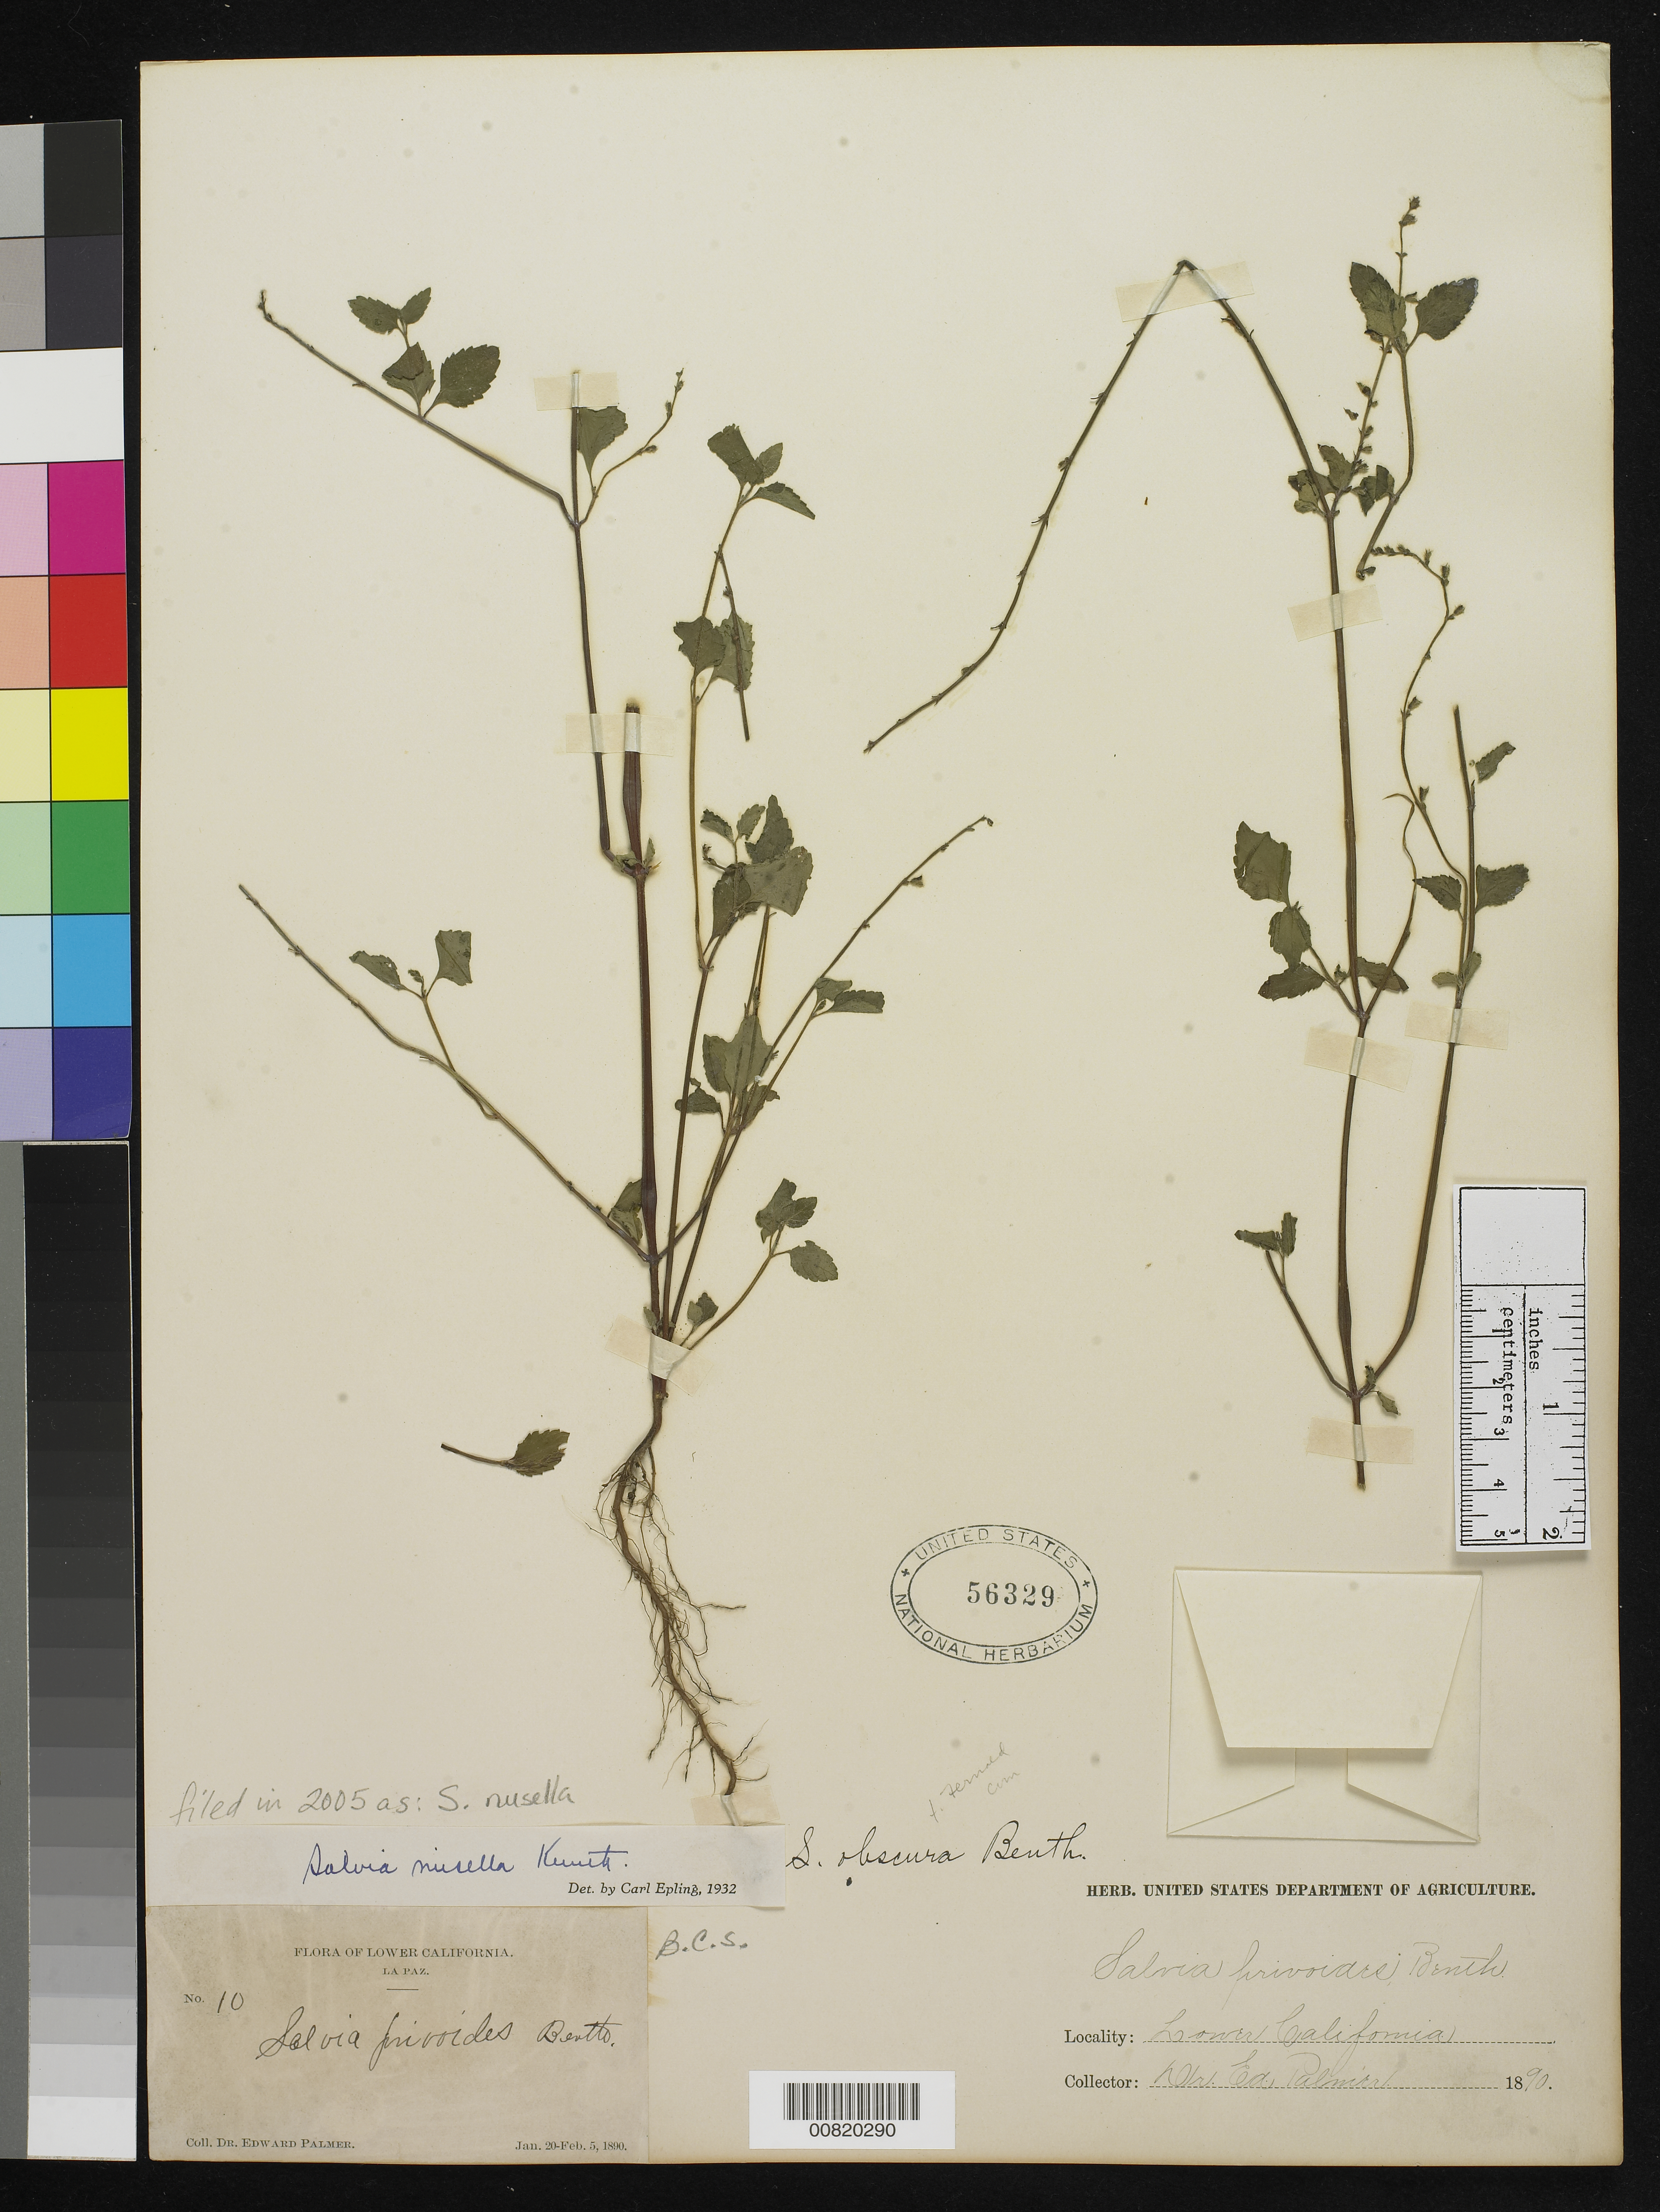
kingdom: Plantae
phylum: Tracheophyta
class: Magnoliopsida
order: Lamiales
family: Lamiaceae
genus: Salvia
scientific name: Salvia misella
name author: Kunth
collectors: E. Palmer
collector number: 10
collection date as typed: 20 Jan 1890 to 05 Feb 1890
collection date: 1890-01-20/1890-02-05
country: Mexico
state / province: Baja California Sur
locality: La Paz, Baja California Sur.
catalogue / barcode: US 56329